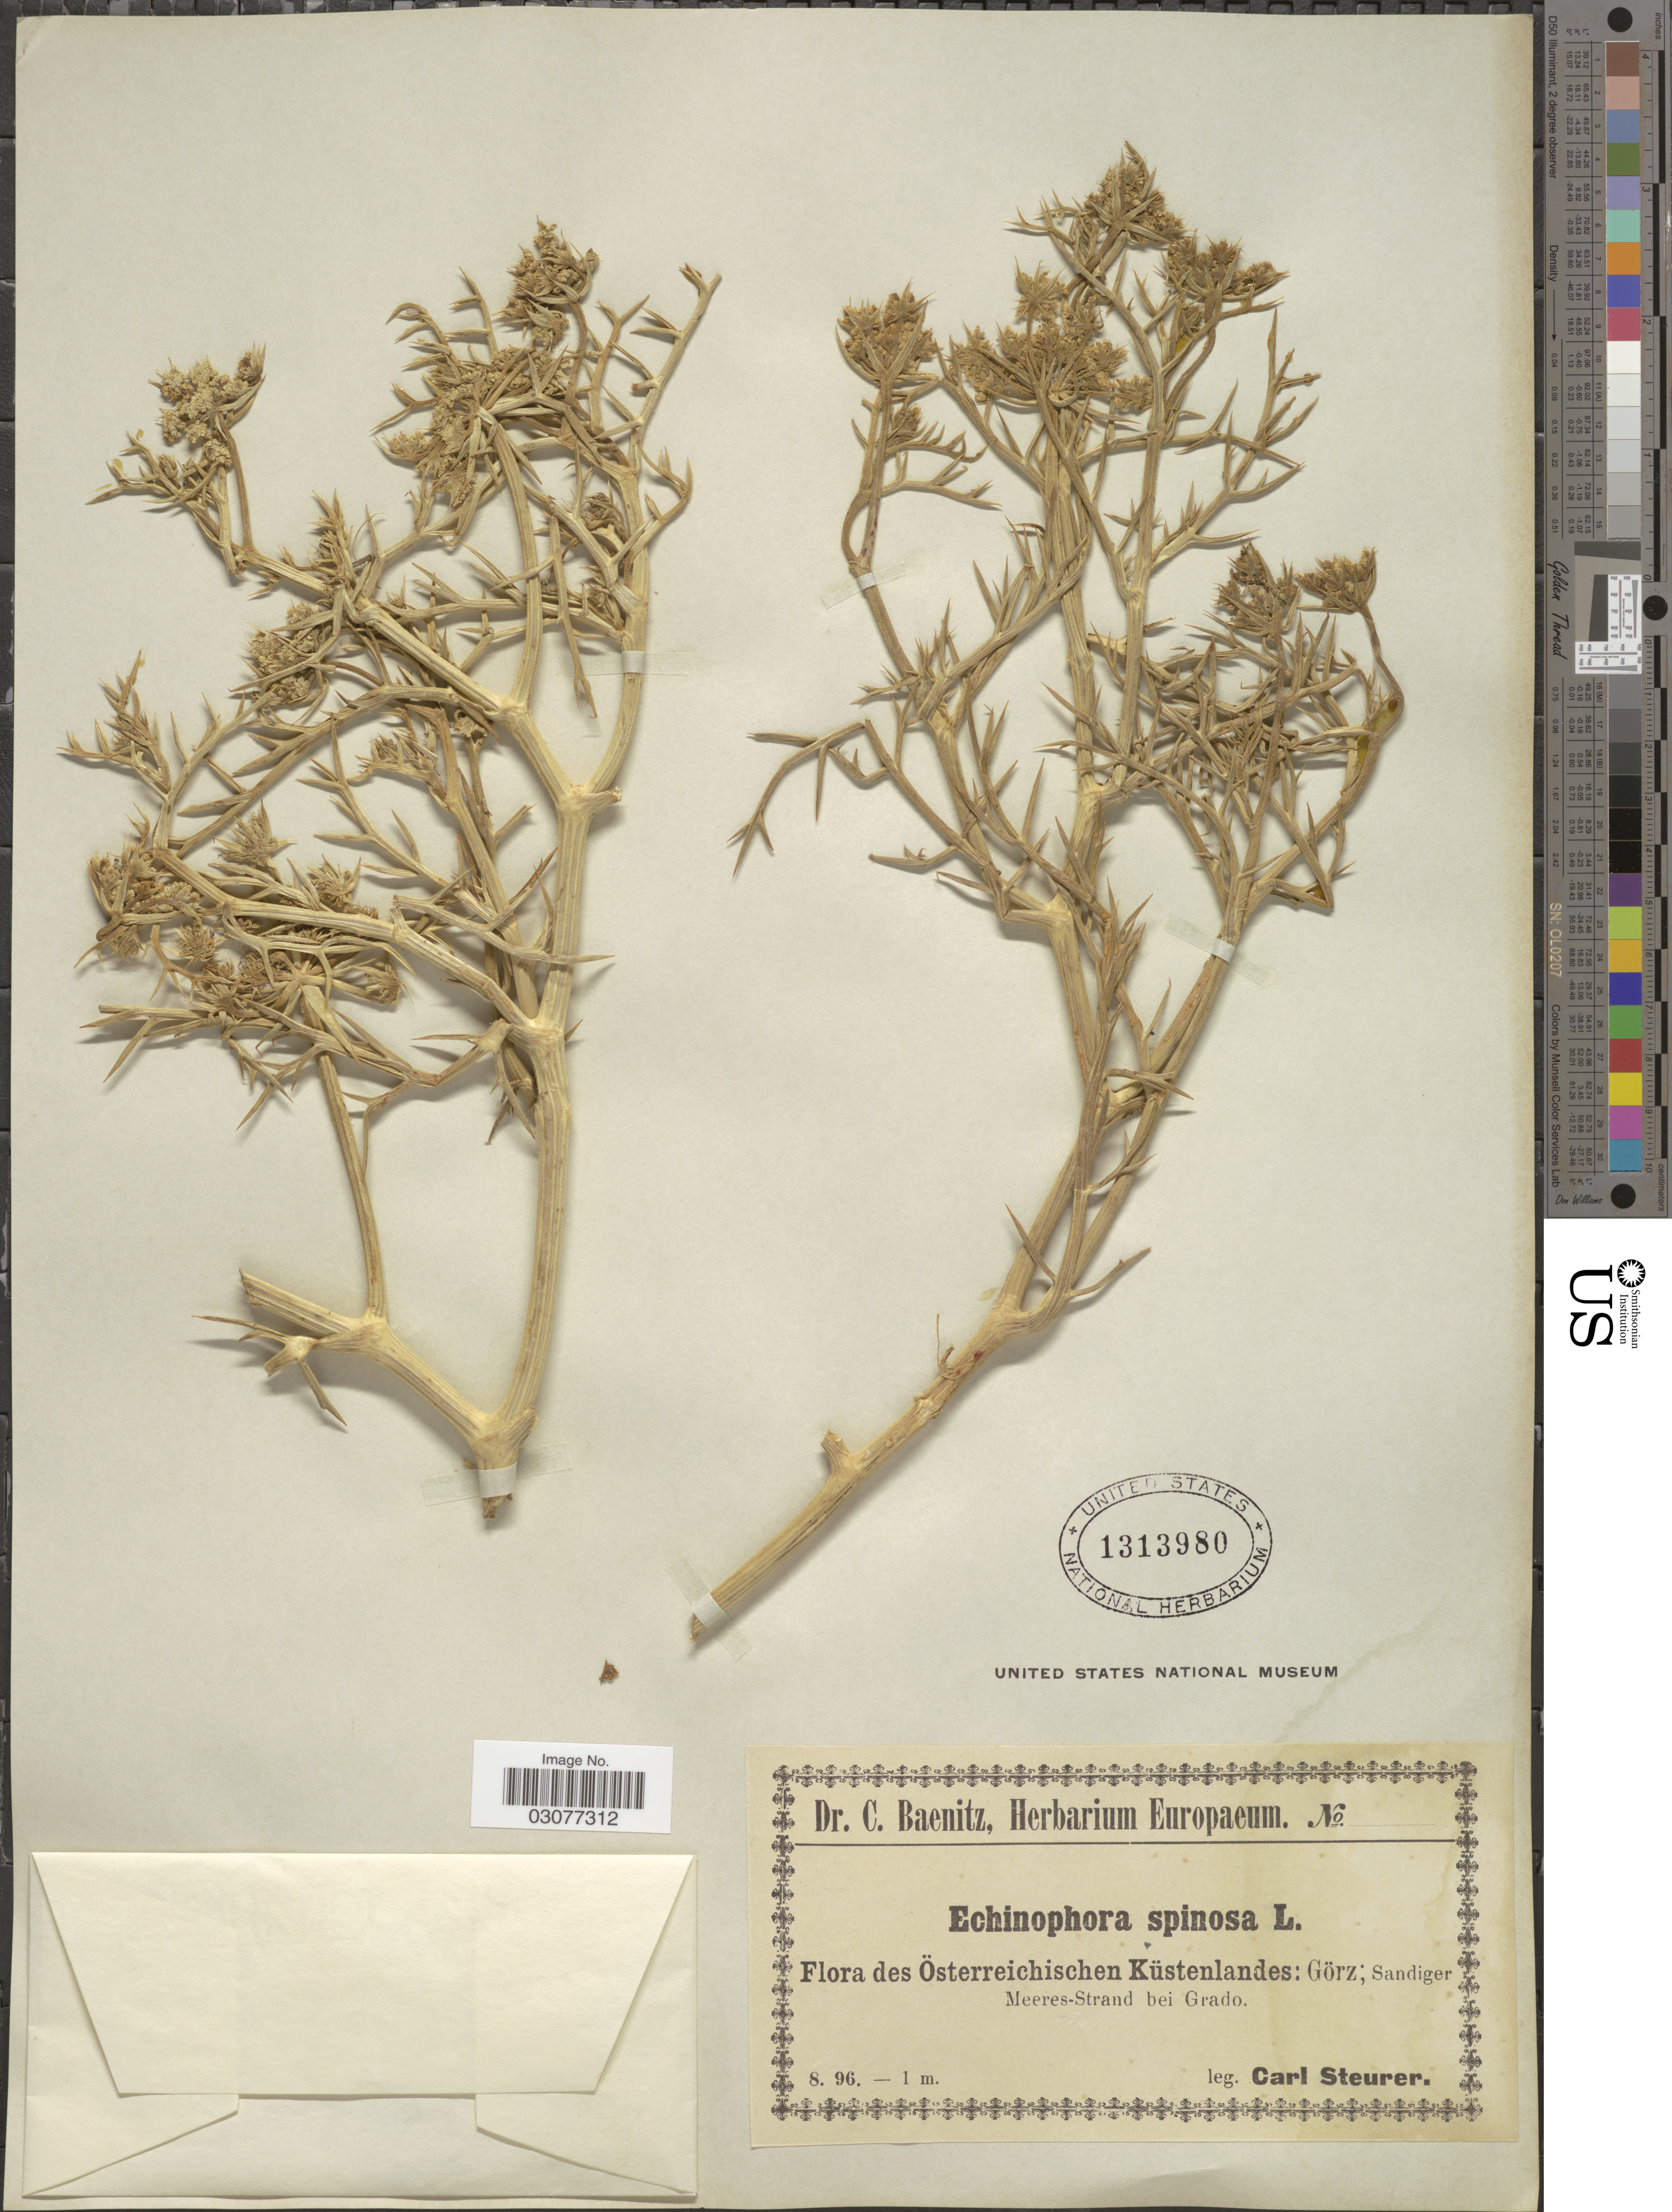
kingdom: Plantae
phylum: Tracheophyta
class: Magnoliopsida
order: Apiales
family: Apiaceae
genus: Echinophora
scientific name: Echinophora spinosa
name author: L.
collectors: C. Steurer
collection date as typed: Transcribed d/m/y: /8/96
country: Austria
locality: Österreichischen Küstenlandes: Görz; Sandiger Meeres-Strand bei Grado.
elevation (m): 1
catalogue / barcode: US 1313980